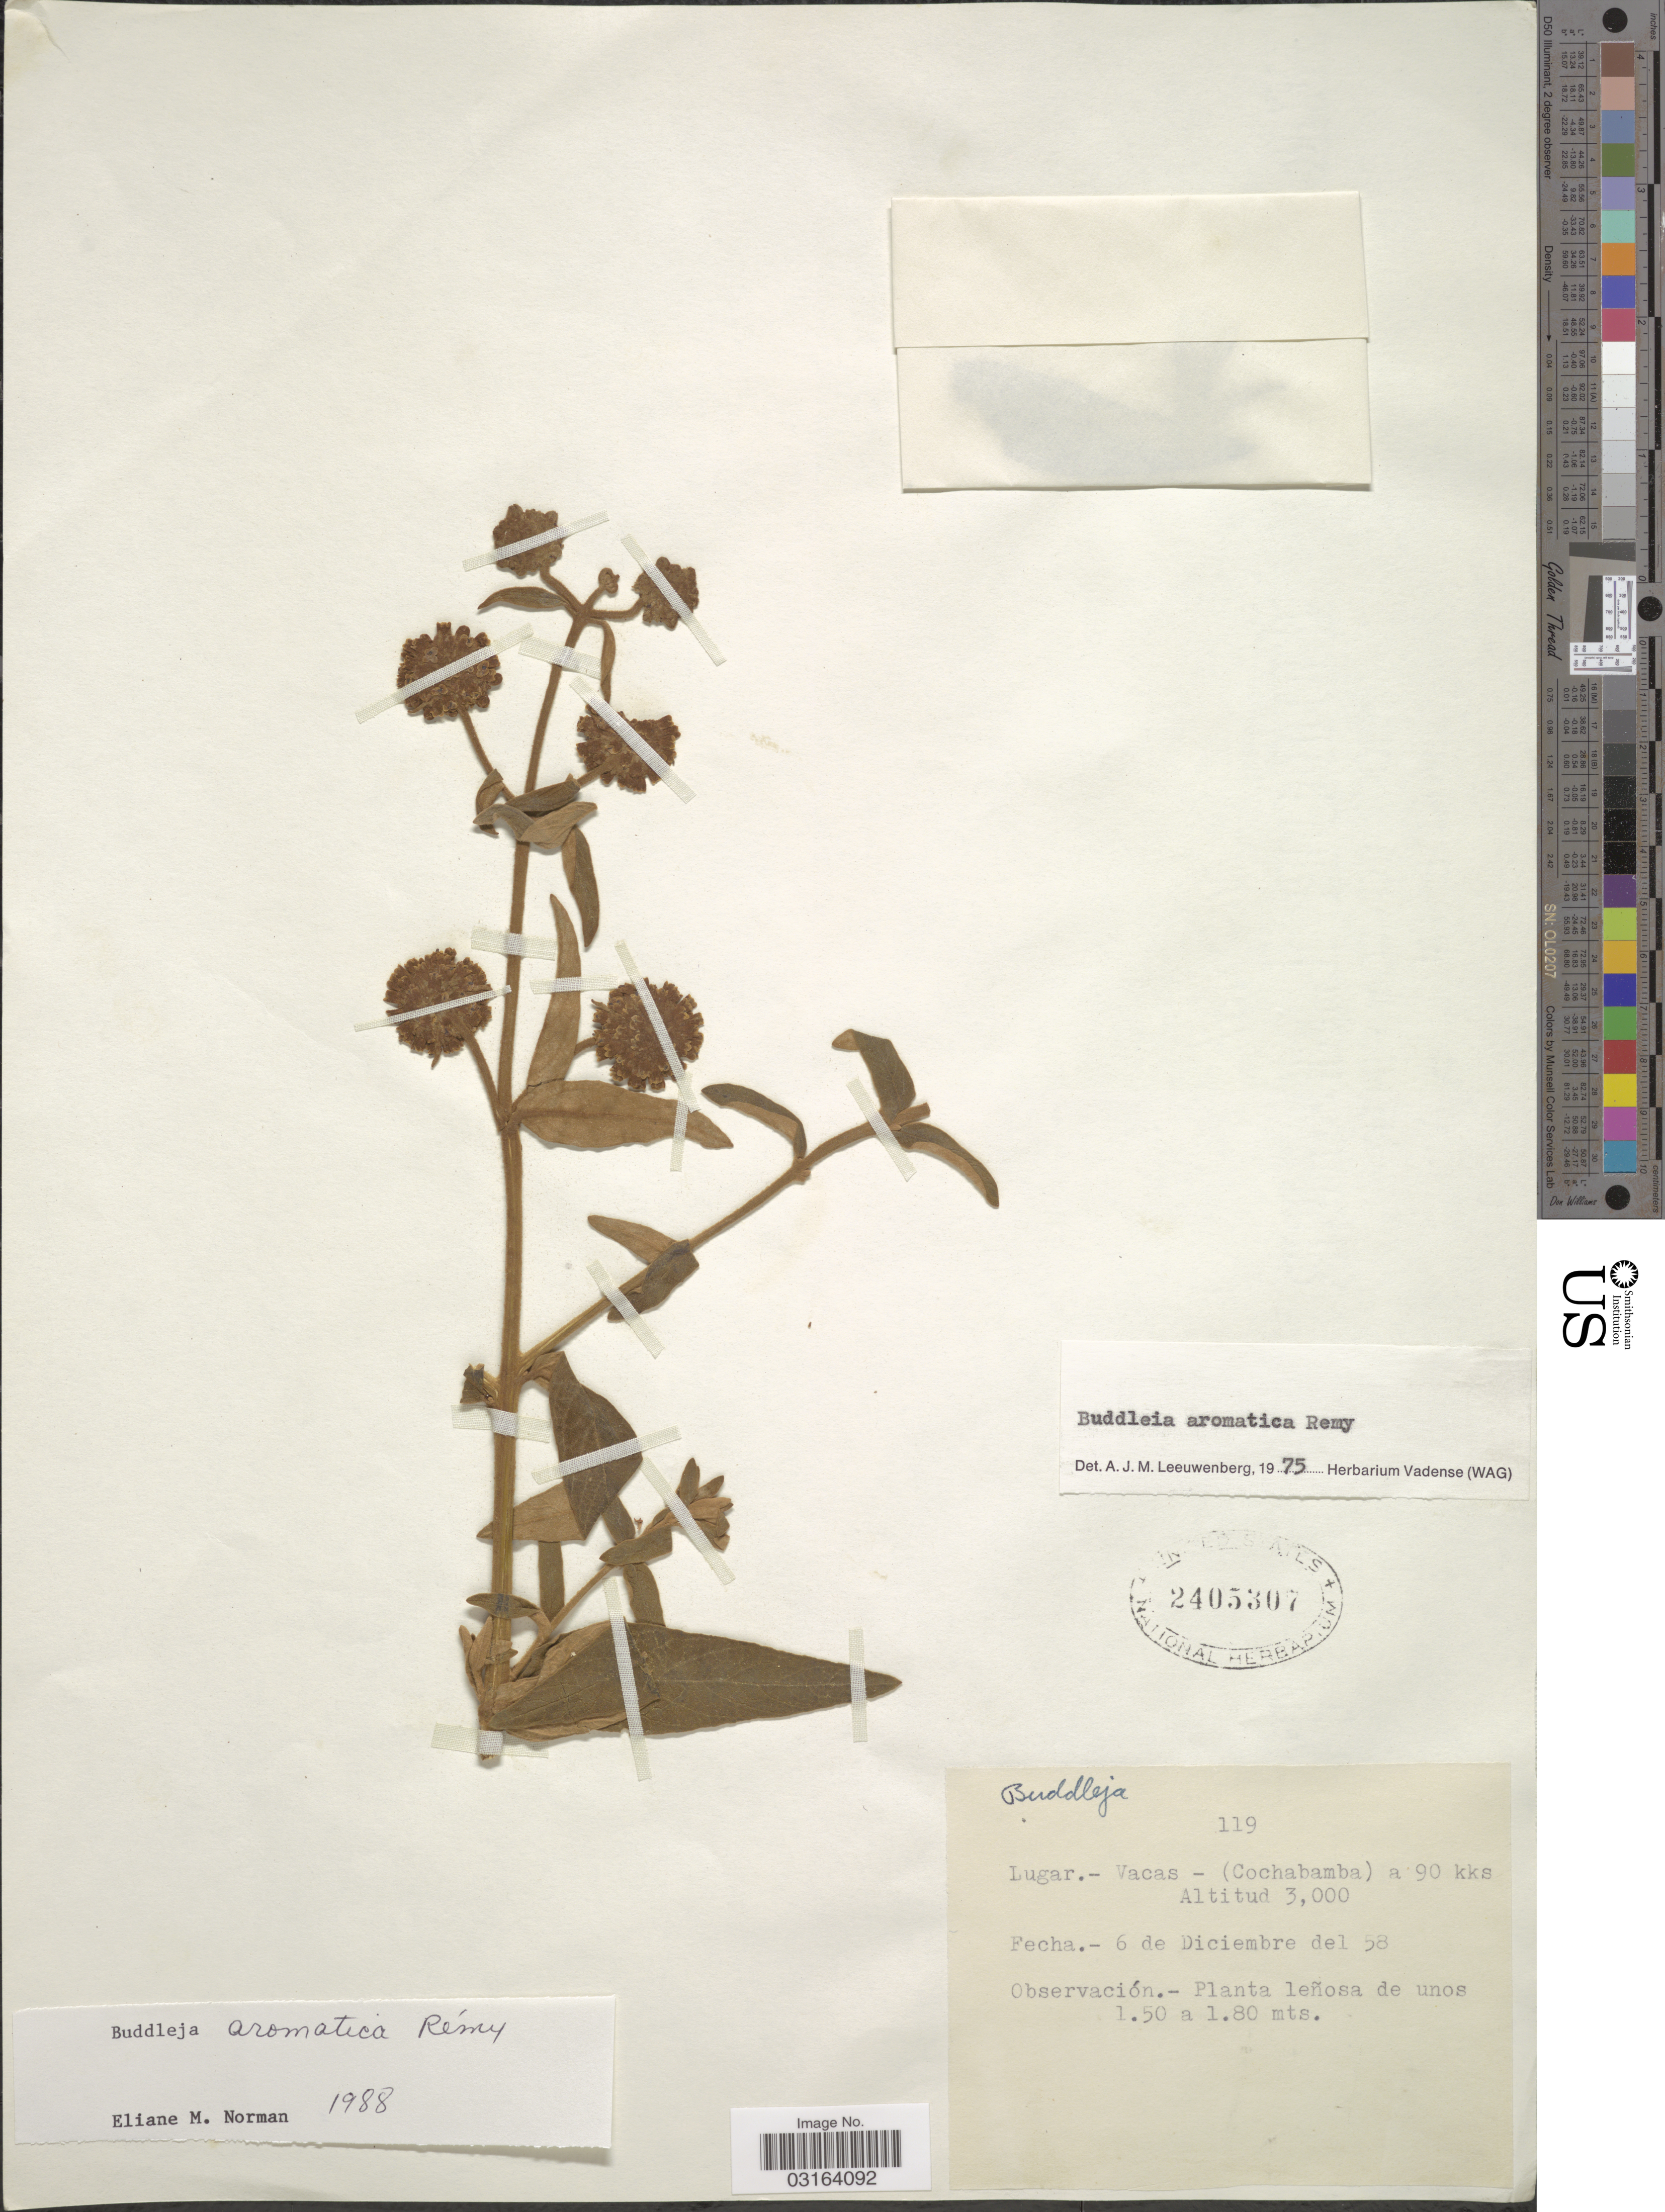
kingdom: Plantae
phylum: Tracheophyta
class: Magnoliopsida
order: Lamiales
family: Scrophulariaceae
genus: Buddleja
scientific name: Buddleja aromatica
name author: Remy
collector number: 119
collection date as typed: Transcribed d/m/y: 6/12/58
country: Bolivia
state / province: Cochabamba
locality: Vacas - (Cochabamba) a 90 kks.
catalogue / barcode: US 2405307